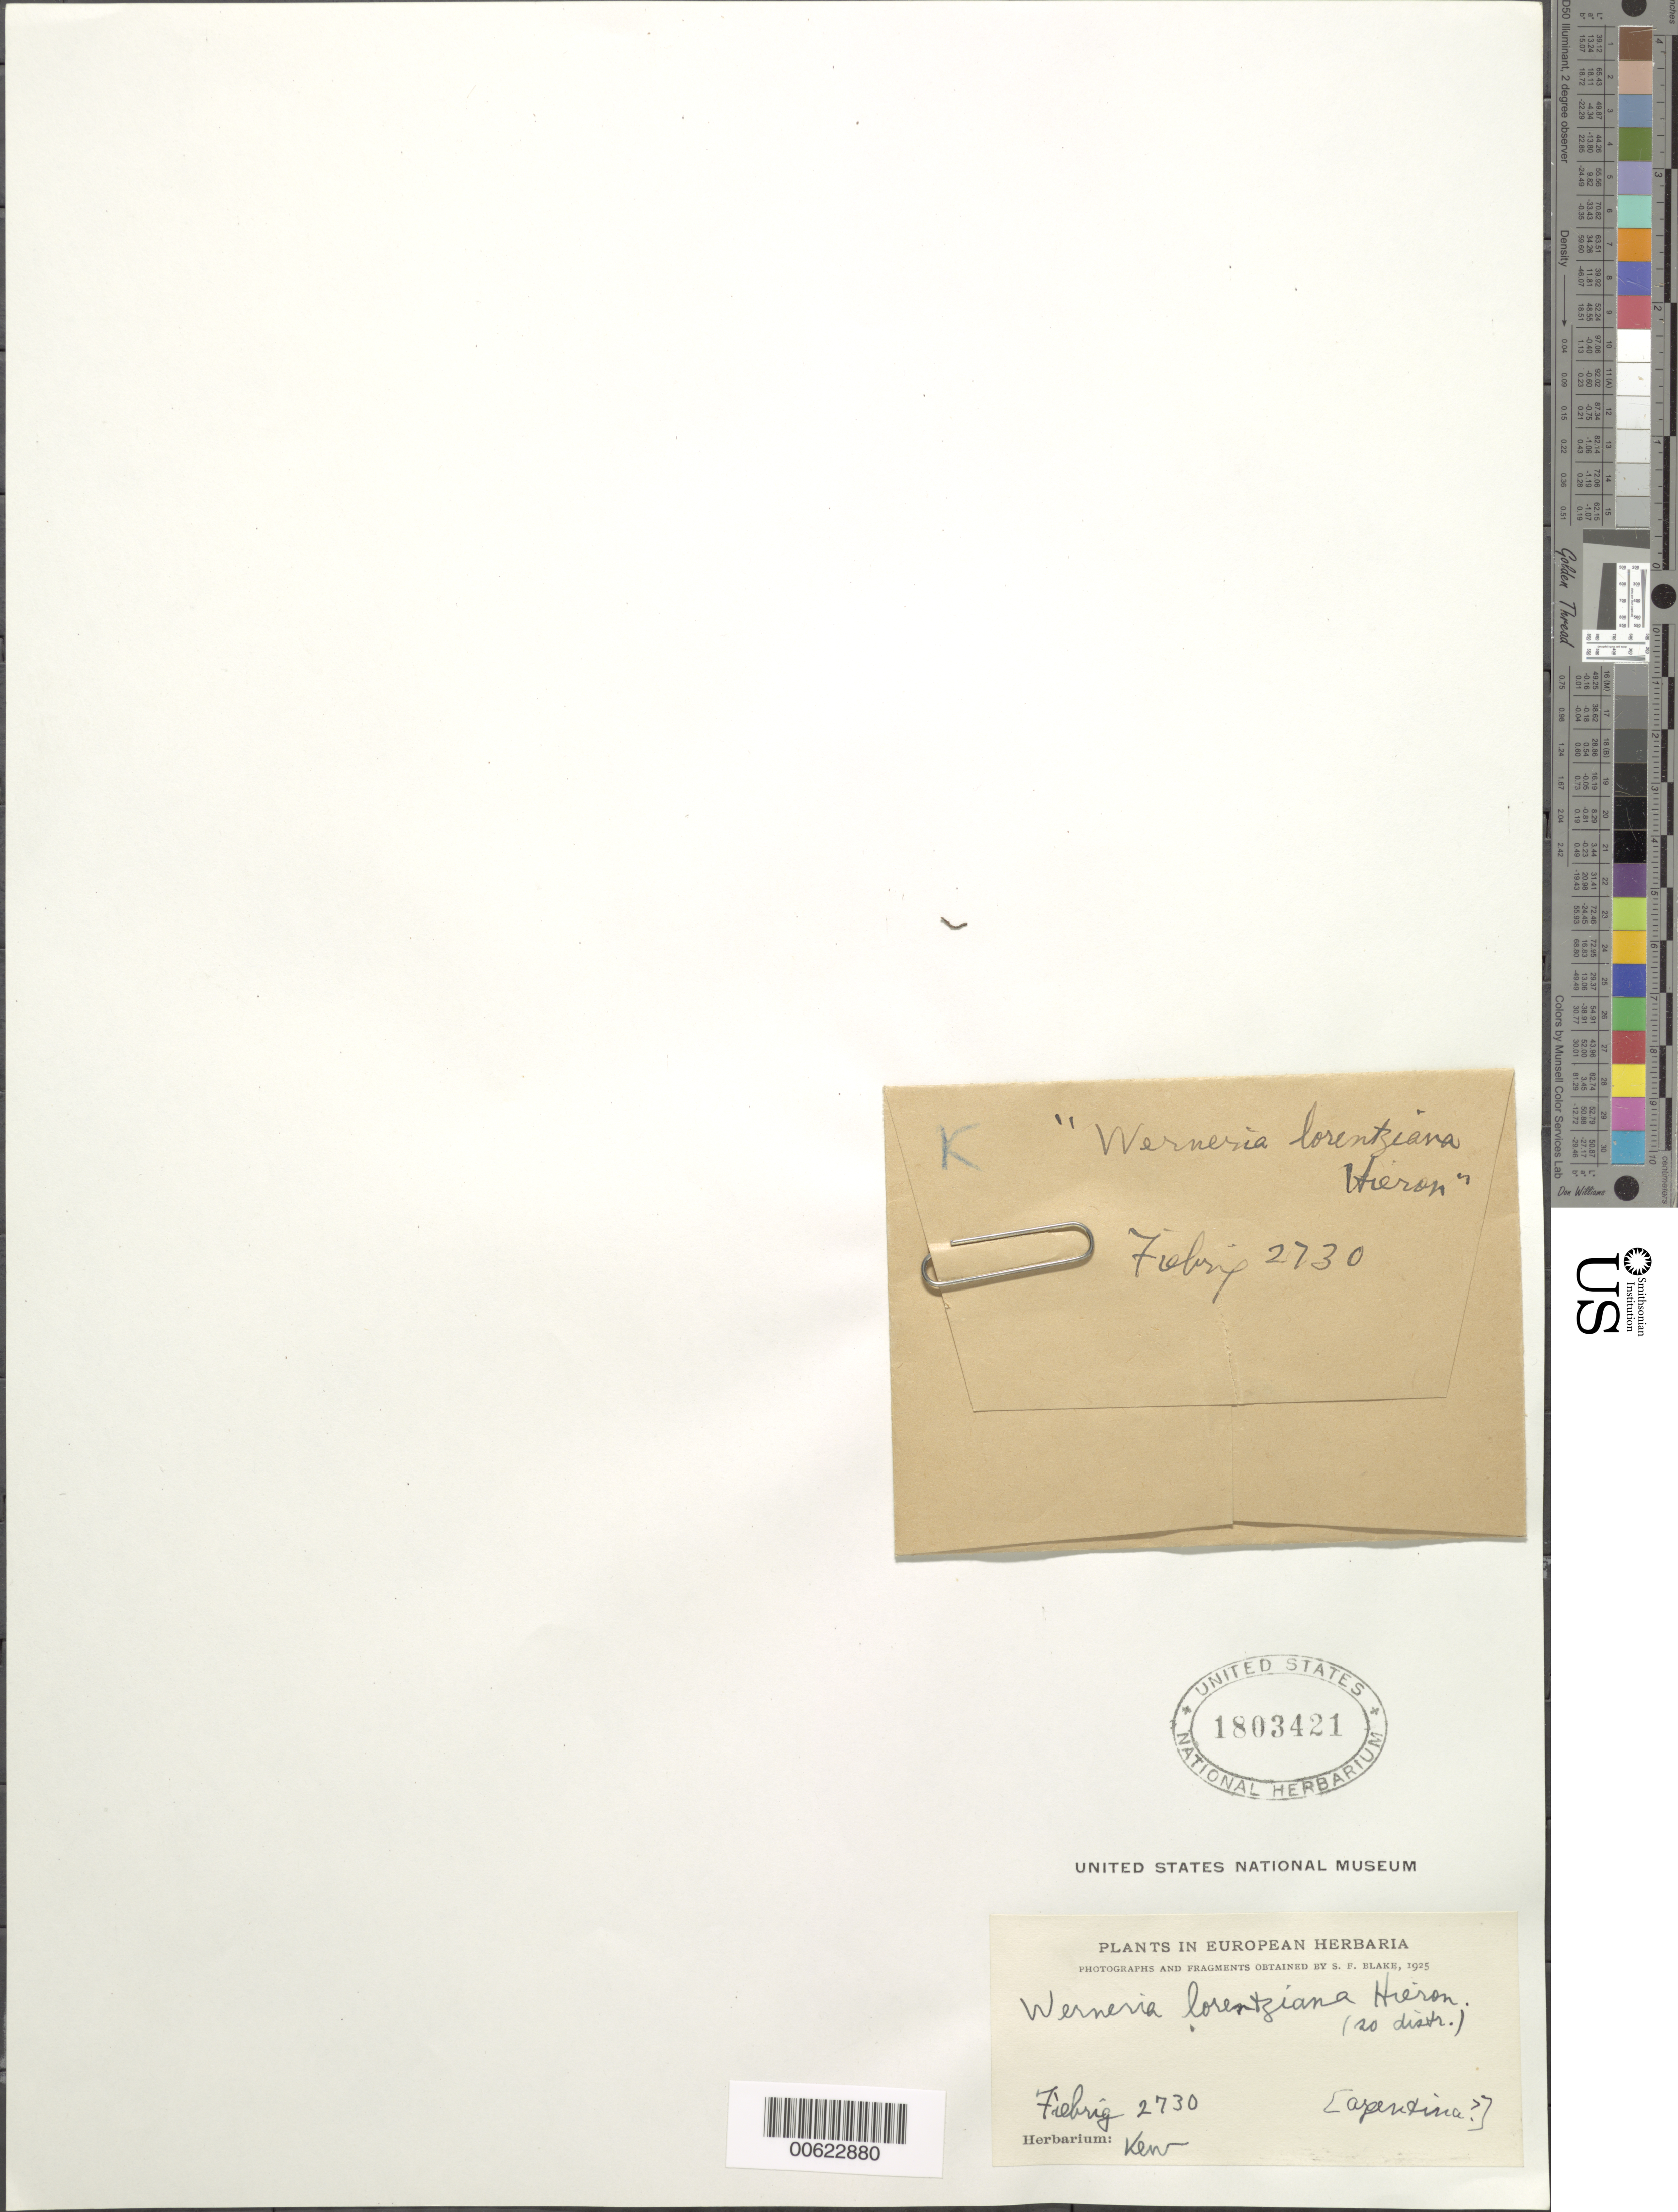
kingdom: Plantae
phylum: Tracheophyta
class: Magnoliopsida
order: Asterales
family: Asteraceae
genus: Werneria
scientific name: Werneria pygmaea complex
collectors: J. Cuatrecasas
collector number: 2730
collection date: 1903/1904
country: Bolivia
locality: Austro-boliviensis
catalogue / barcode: US 1803421